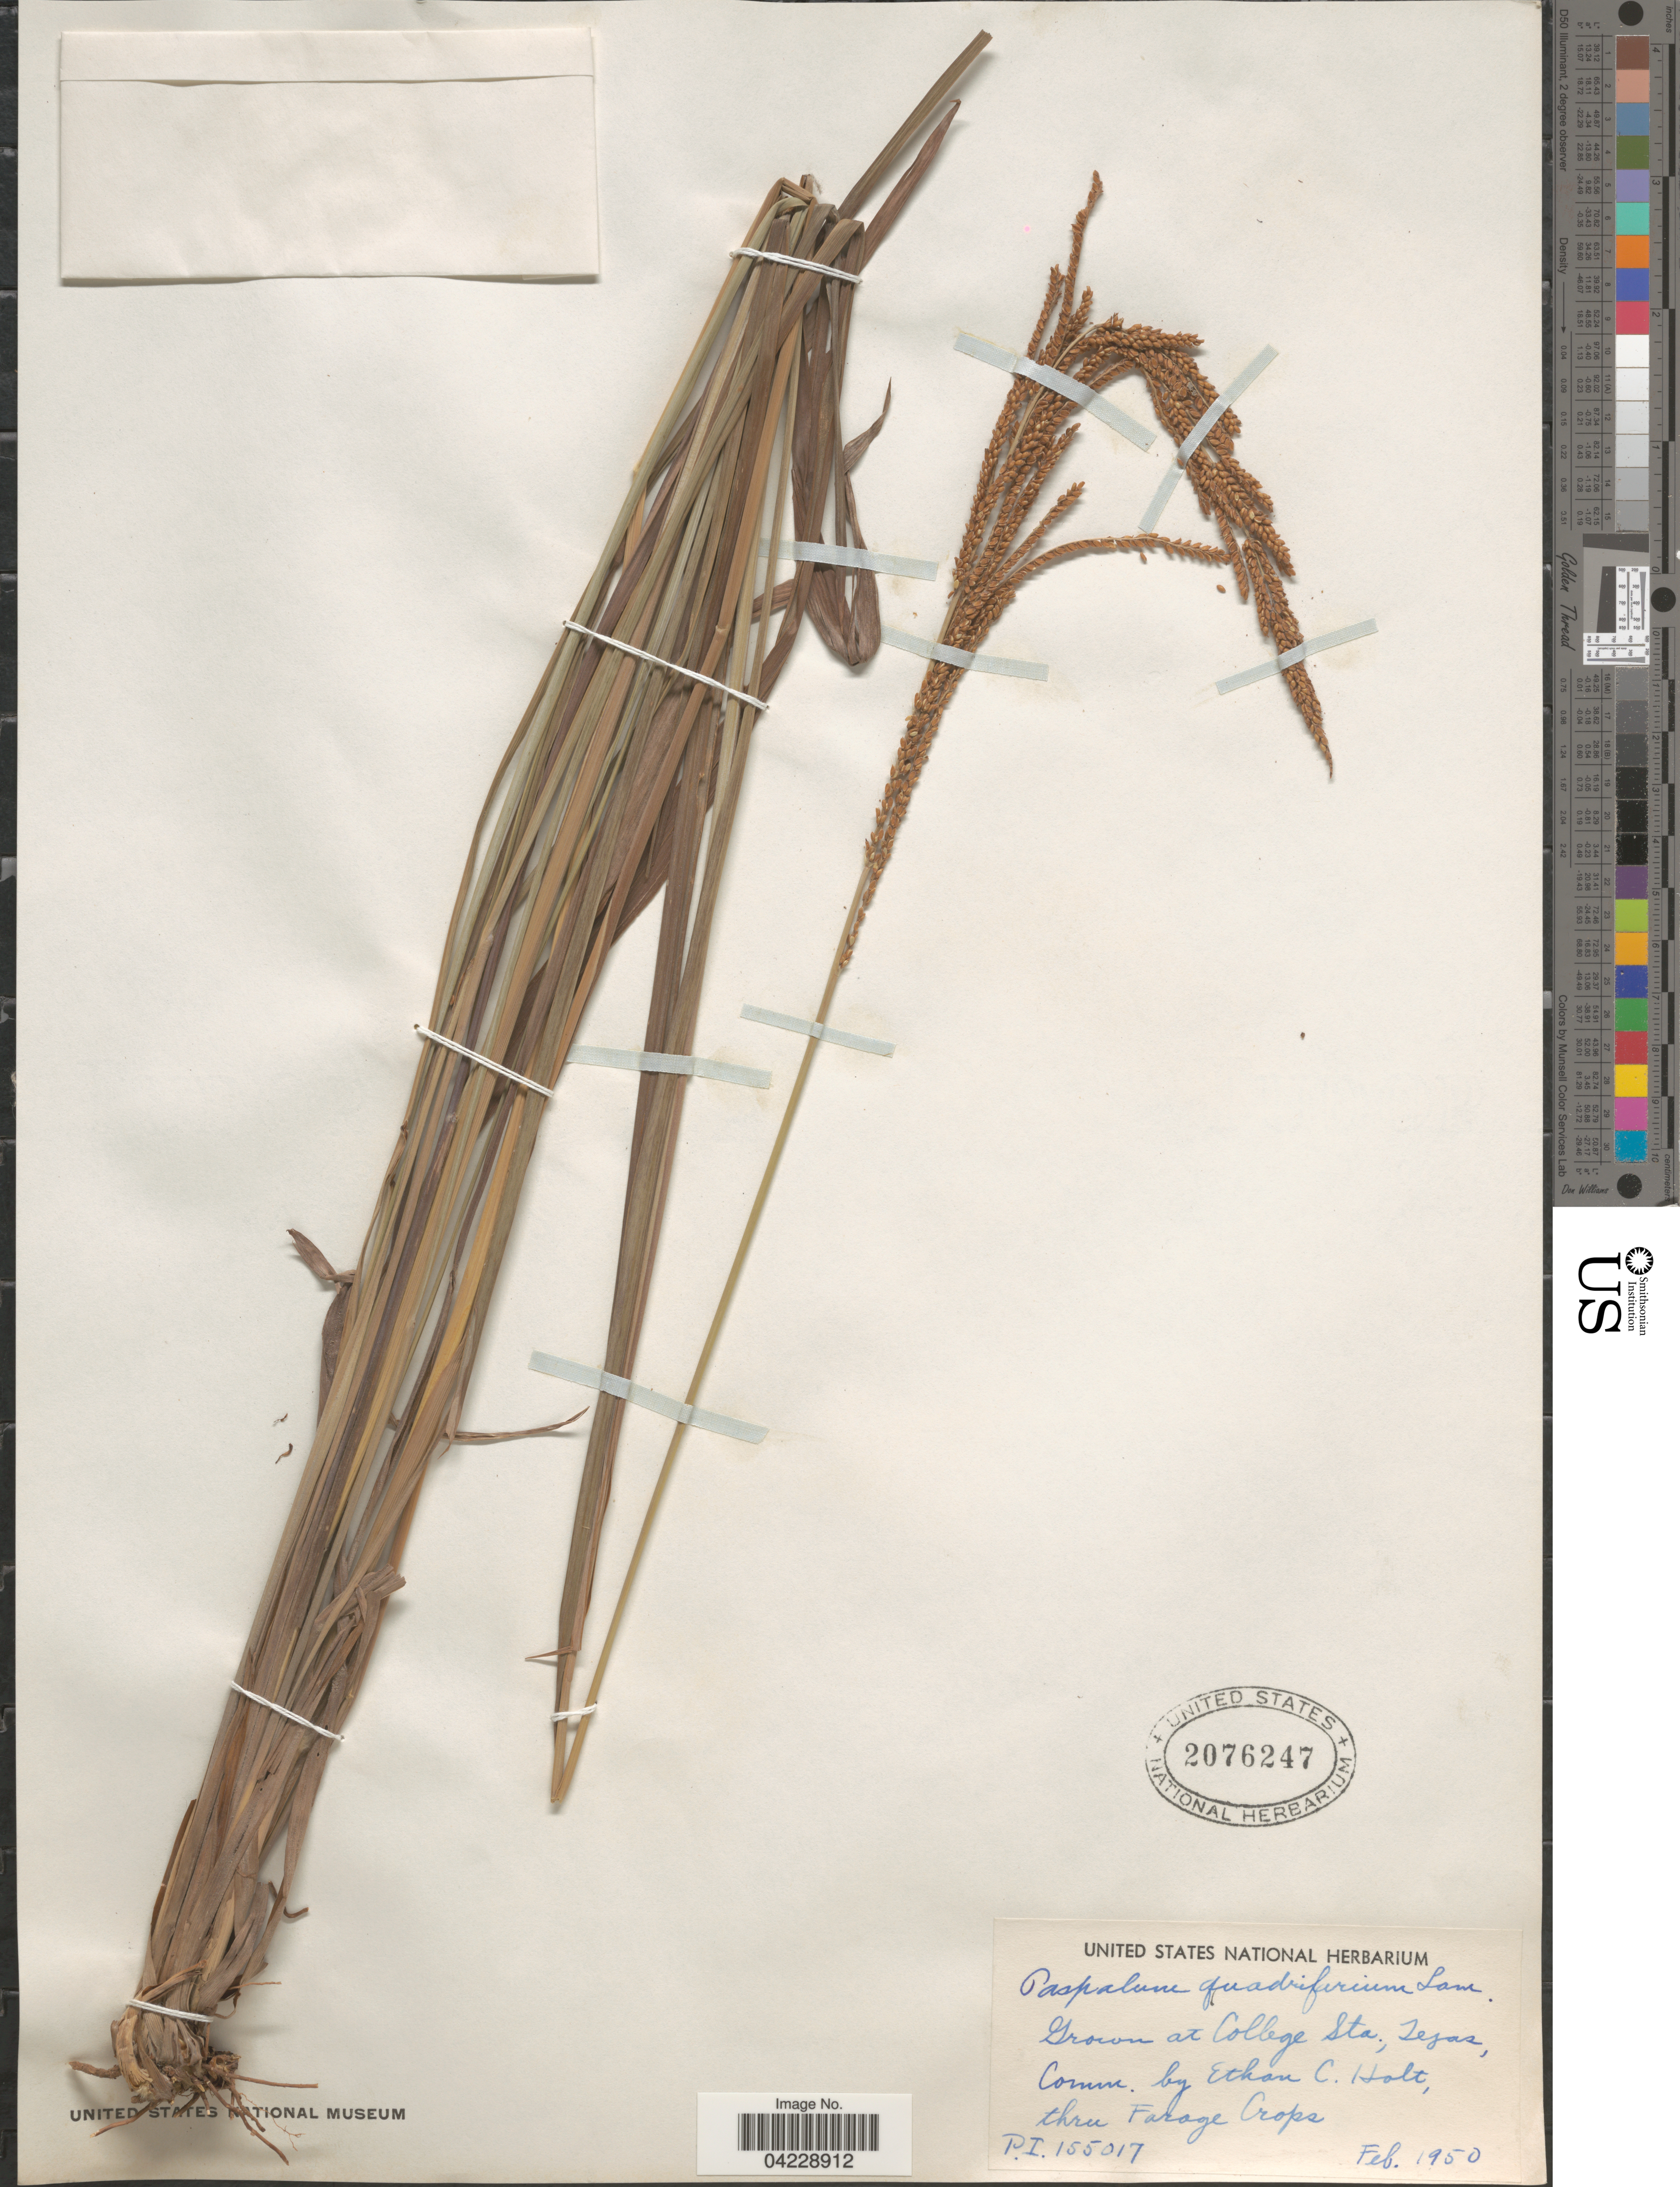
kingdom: Plantae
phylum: Tracheophyta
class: Liliopsida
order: Poales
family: Poaceae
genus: Paspalum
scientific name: Paspalum quadrifarium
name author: Lam.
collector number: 155017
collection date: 1950-02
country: United States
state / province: Texas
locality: At College Sta.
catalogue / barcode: US 2076247